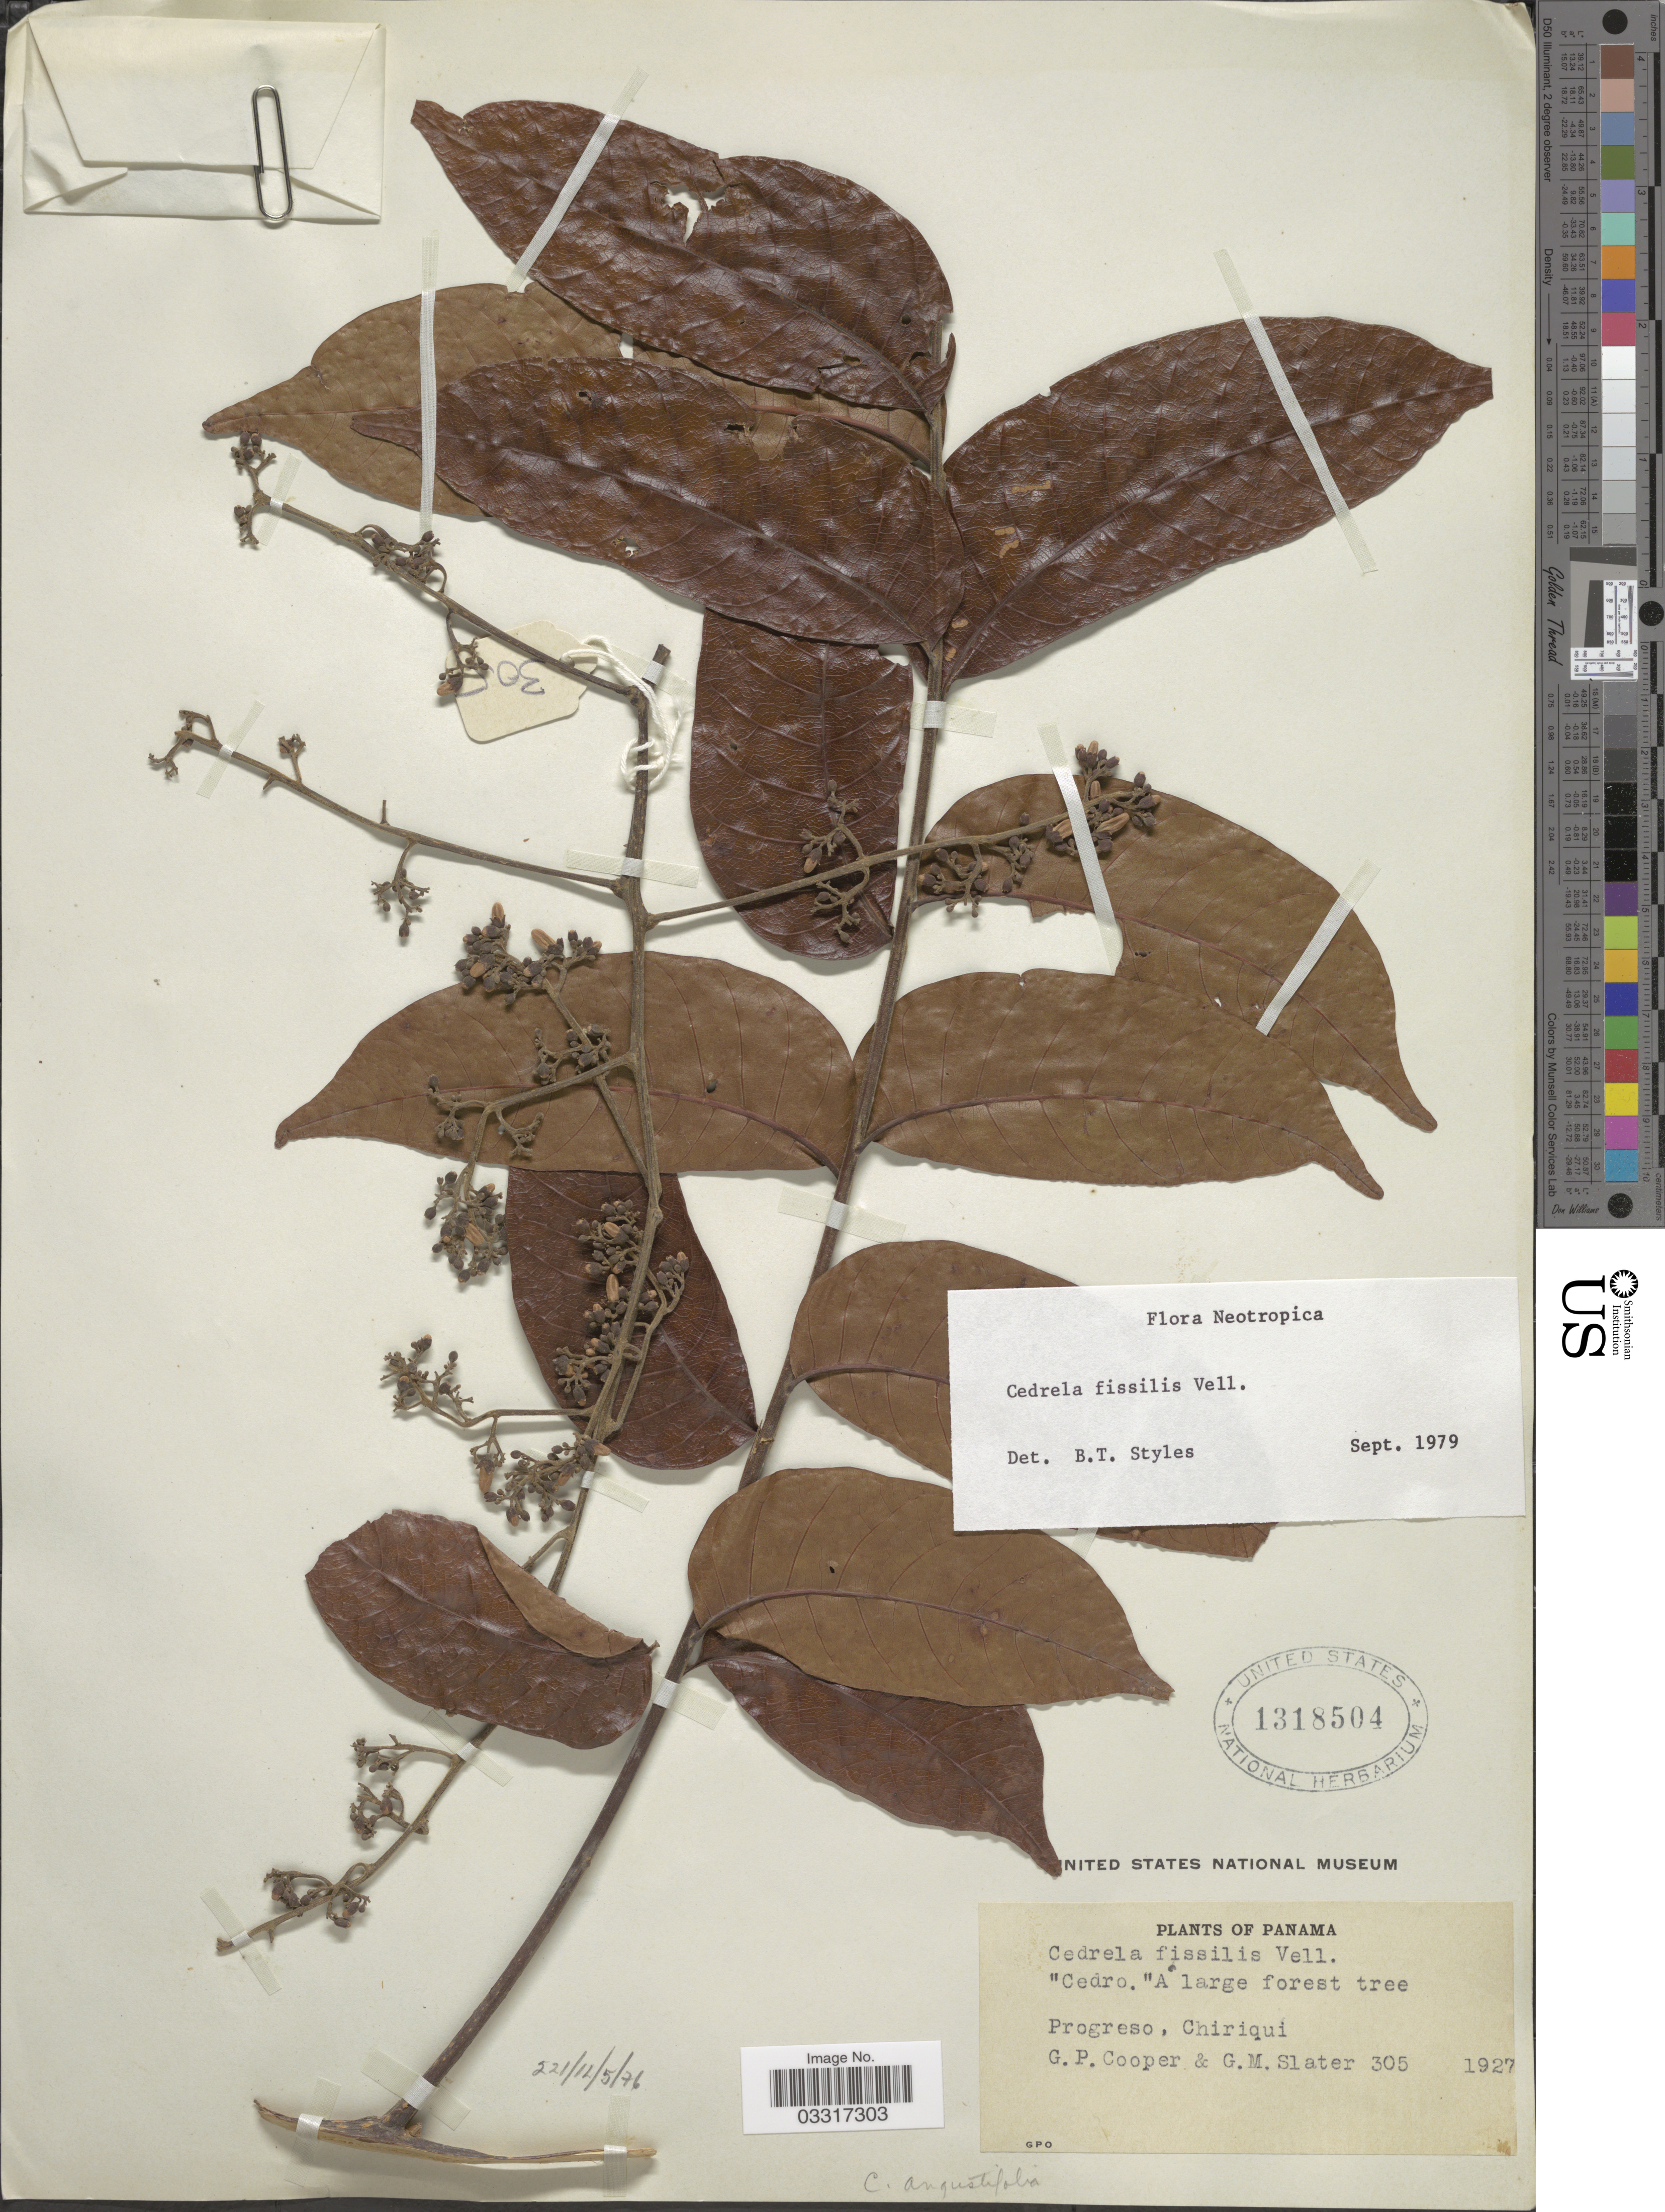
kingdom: Plantae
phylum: Tracheophyta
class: Magnoliopsida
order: Sapindales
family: Meliaceae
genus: Cedrela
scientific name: Cedrela fissilis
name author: Vell.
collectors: G. Cooper & G. Slater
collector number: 305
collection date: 1927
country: Panama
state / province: Chiriqui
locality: Progreso.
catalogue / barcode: US 1318504